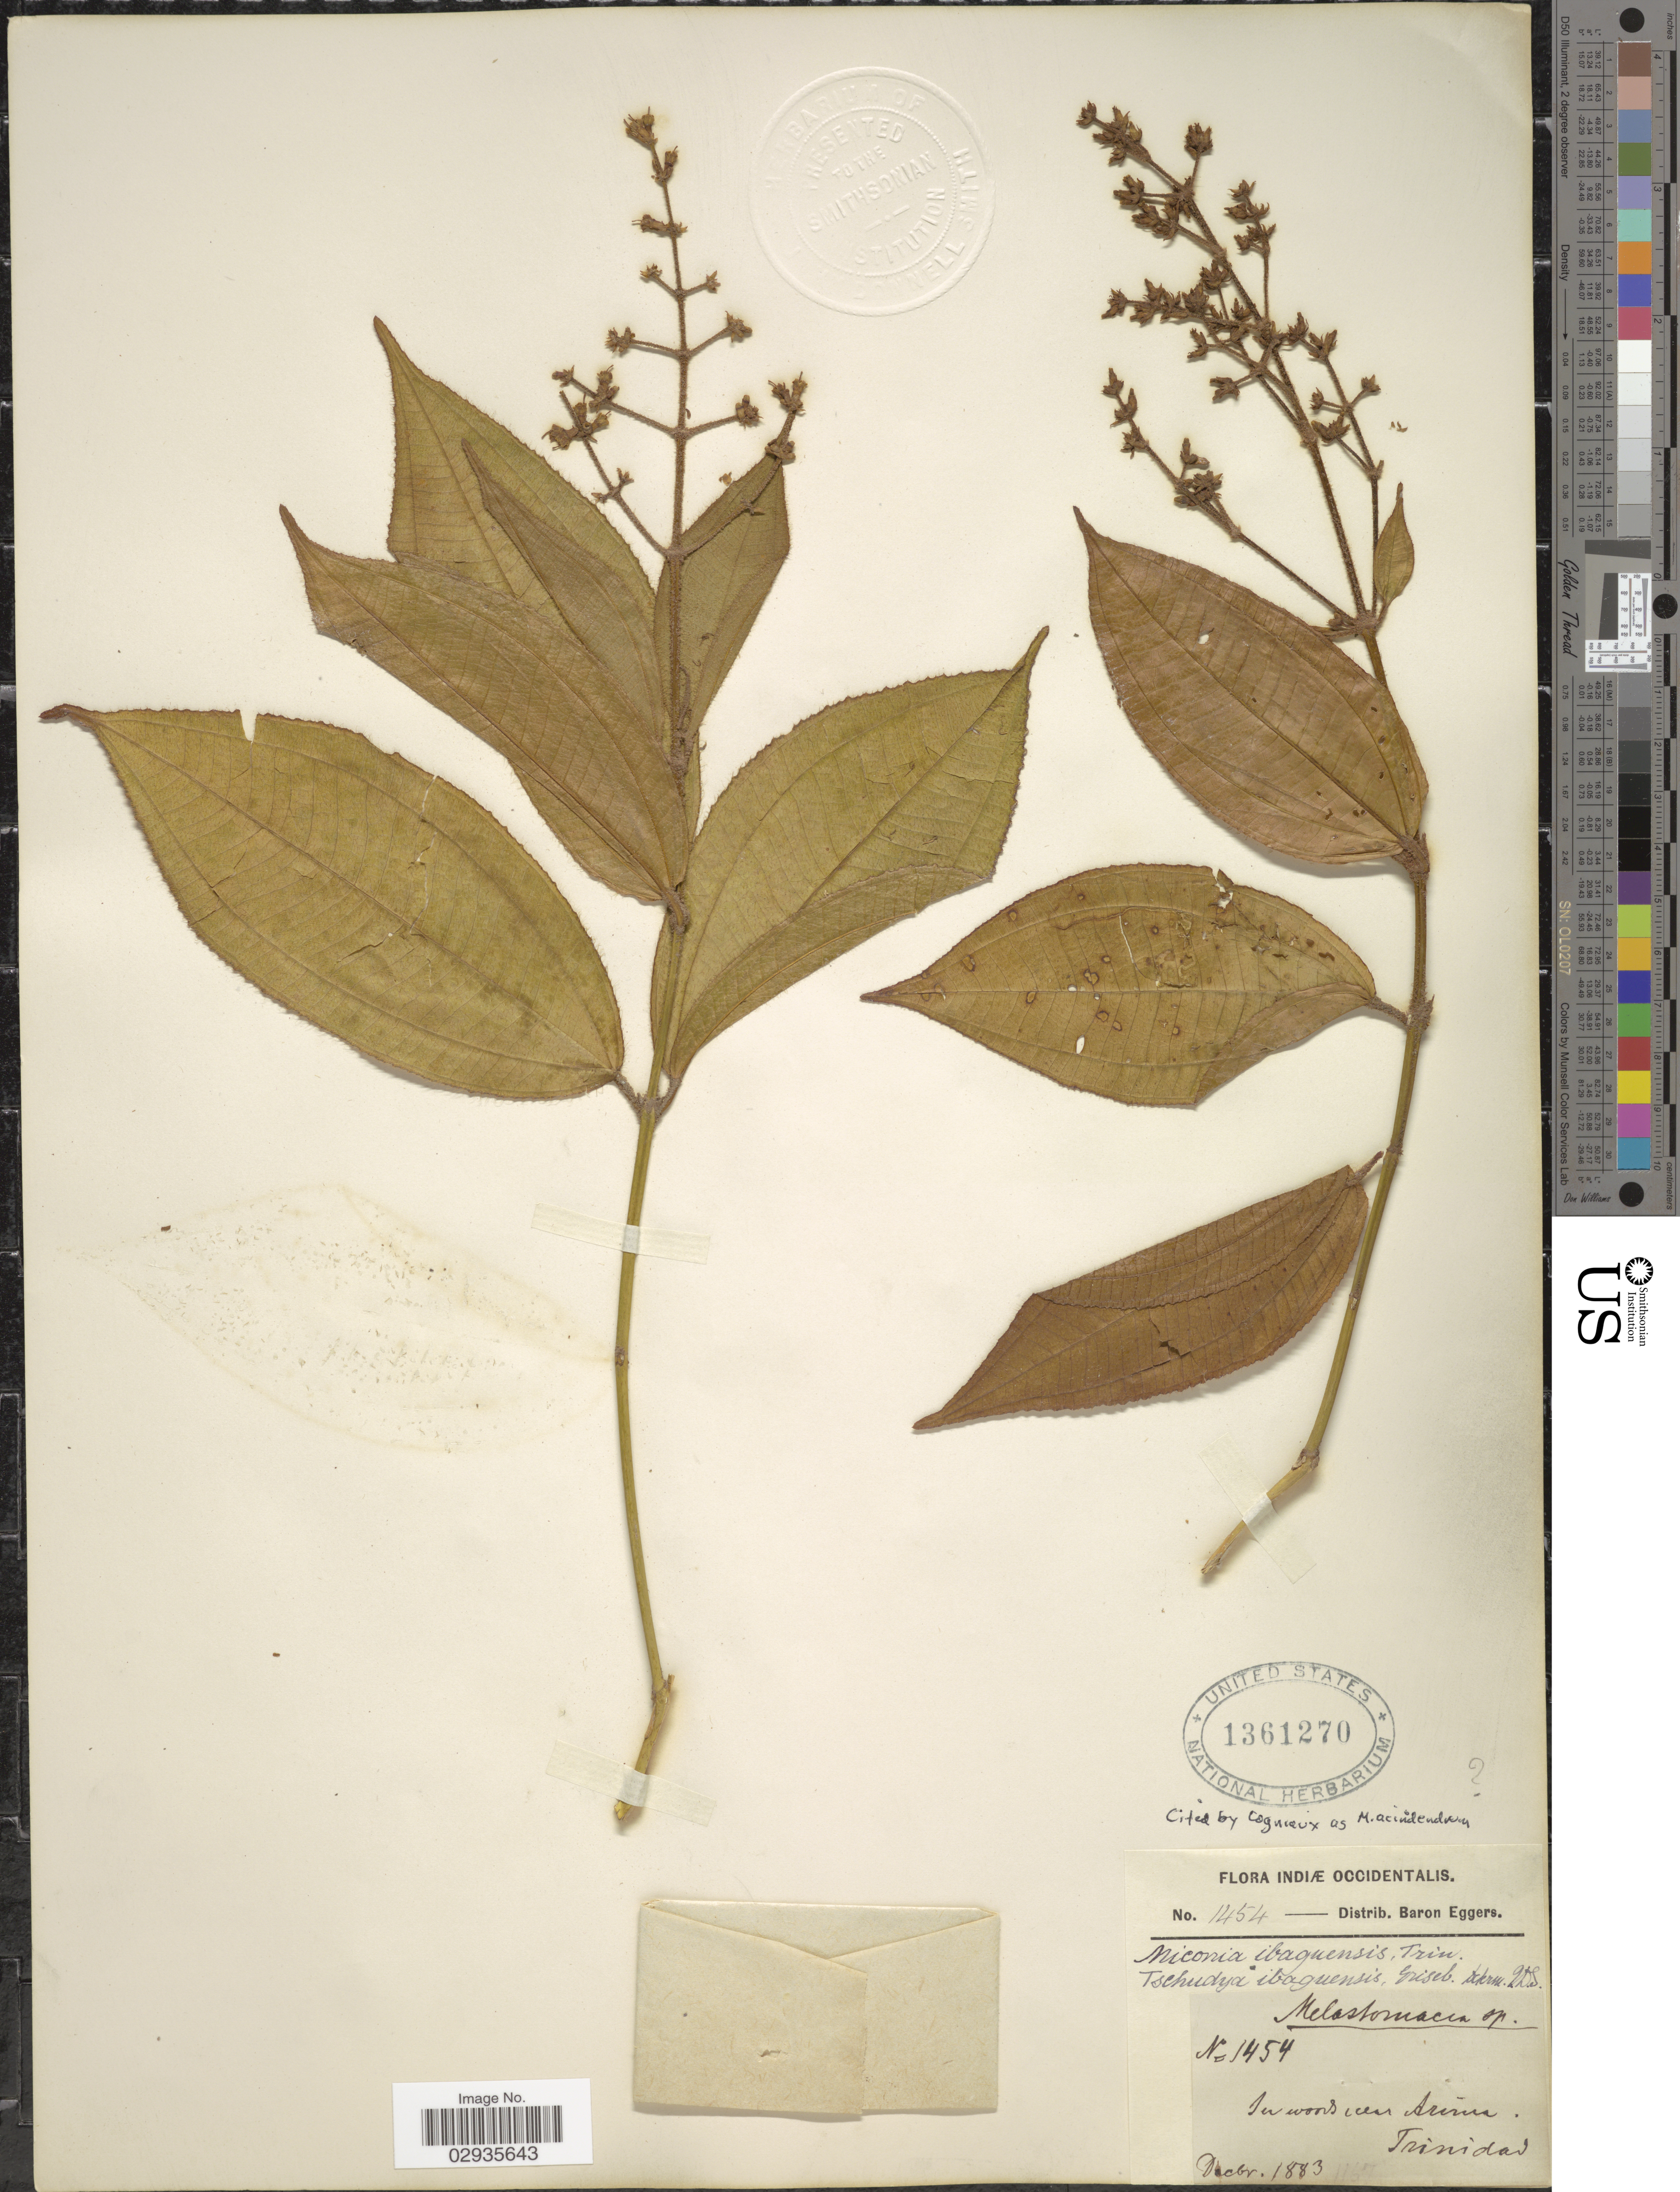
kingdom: Plantae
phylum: Tracheophyta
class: Magnoliopsida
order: Myrtales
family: Melastomataceae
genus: Miconia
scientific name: Miconia acinodendron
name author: (L.) Sweet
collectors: B. Eggers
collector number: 1454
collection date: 1883-12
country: Trinidad and Tobago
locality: Indiæ occidentalis. In woods near Arima. Trinidad.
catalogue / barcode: US 1361270